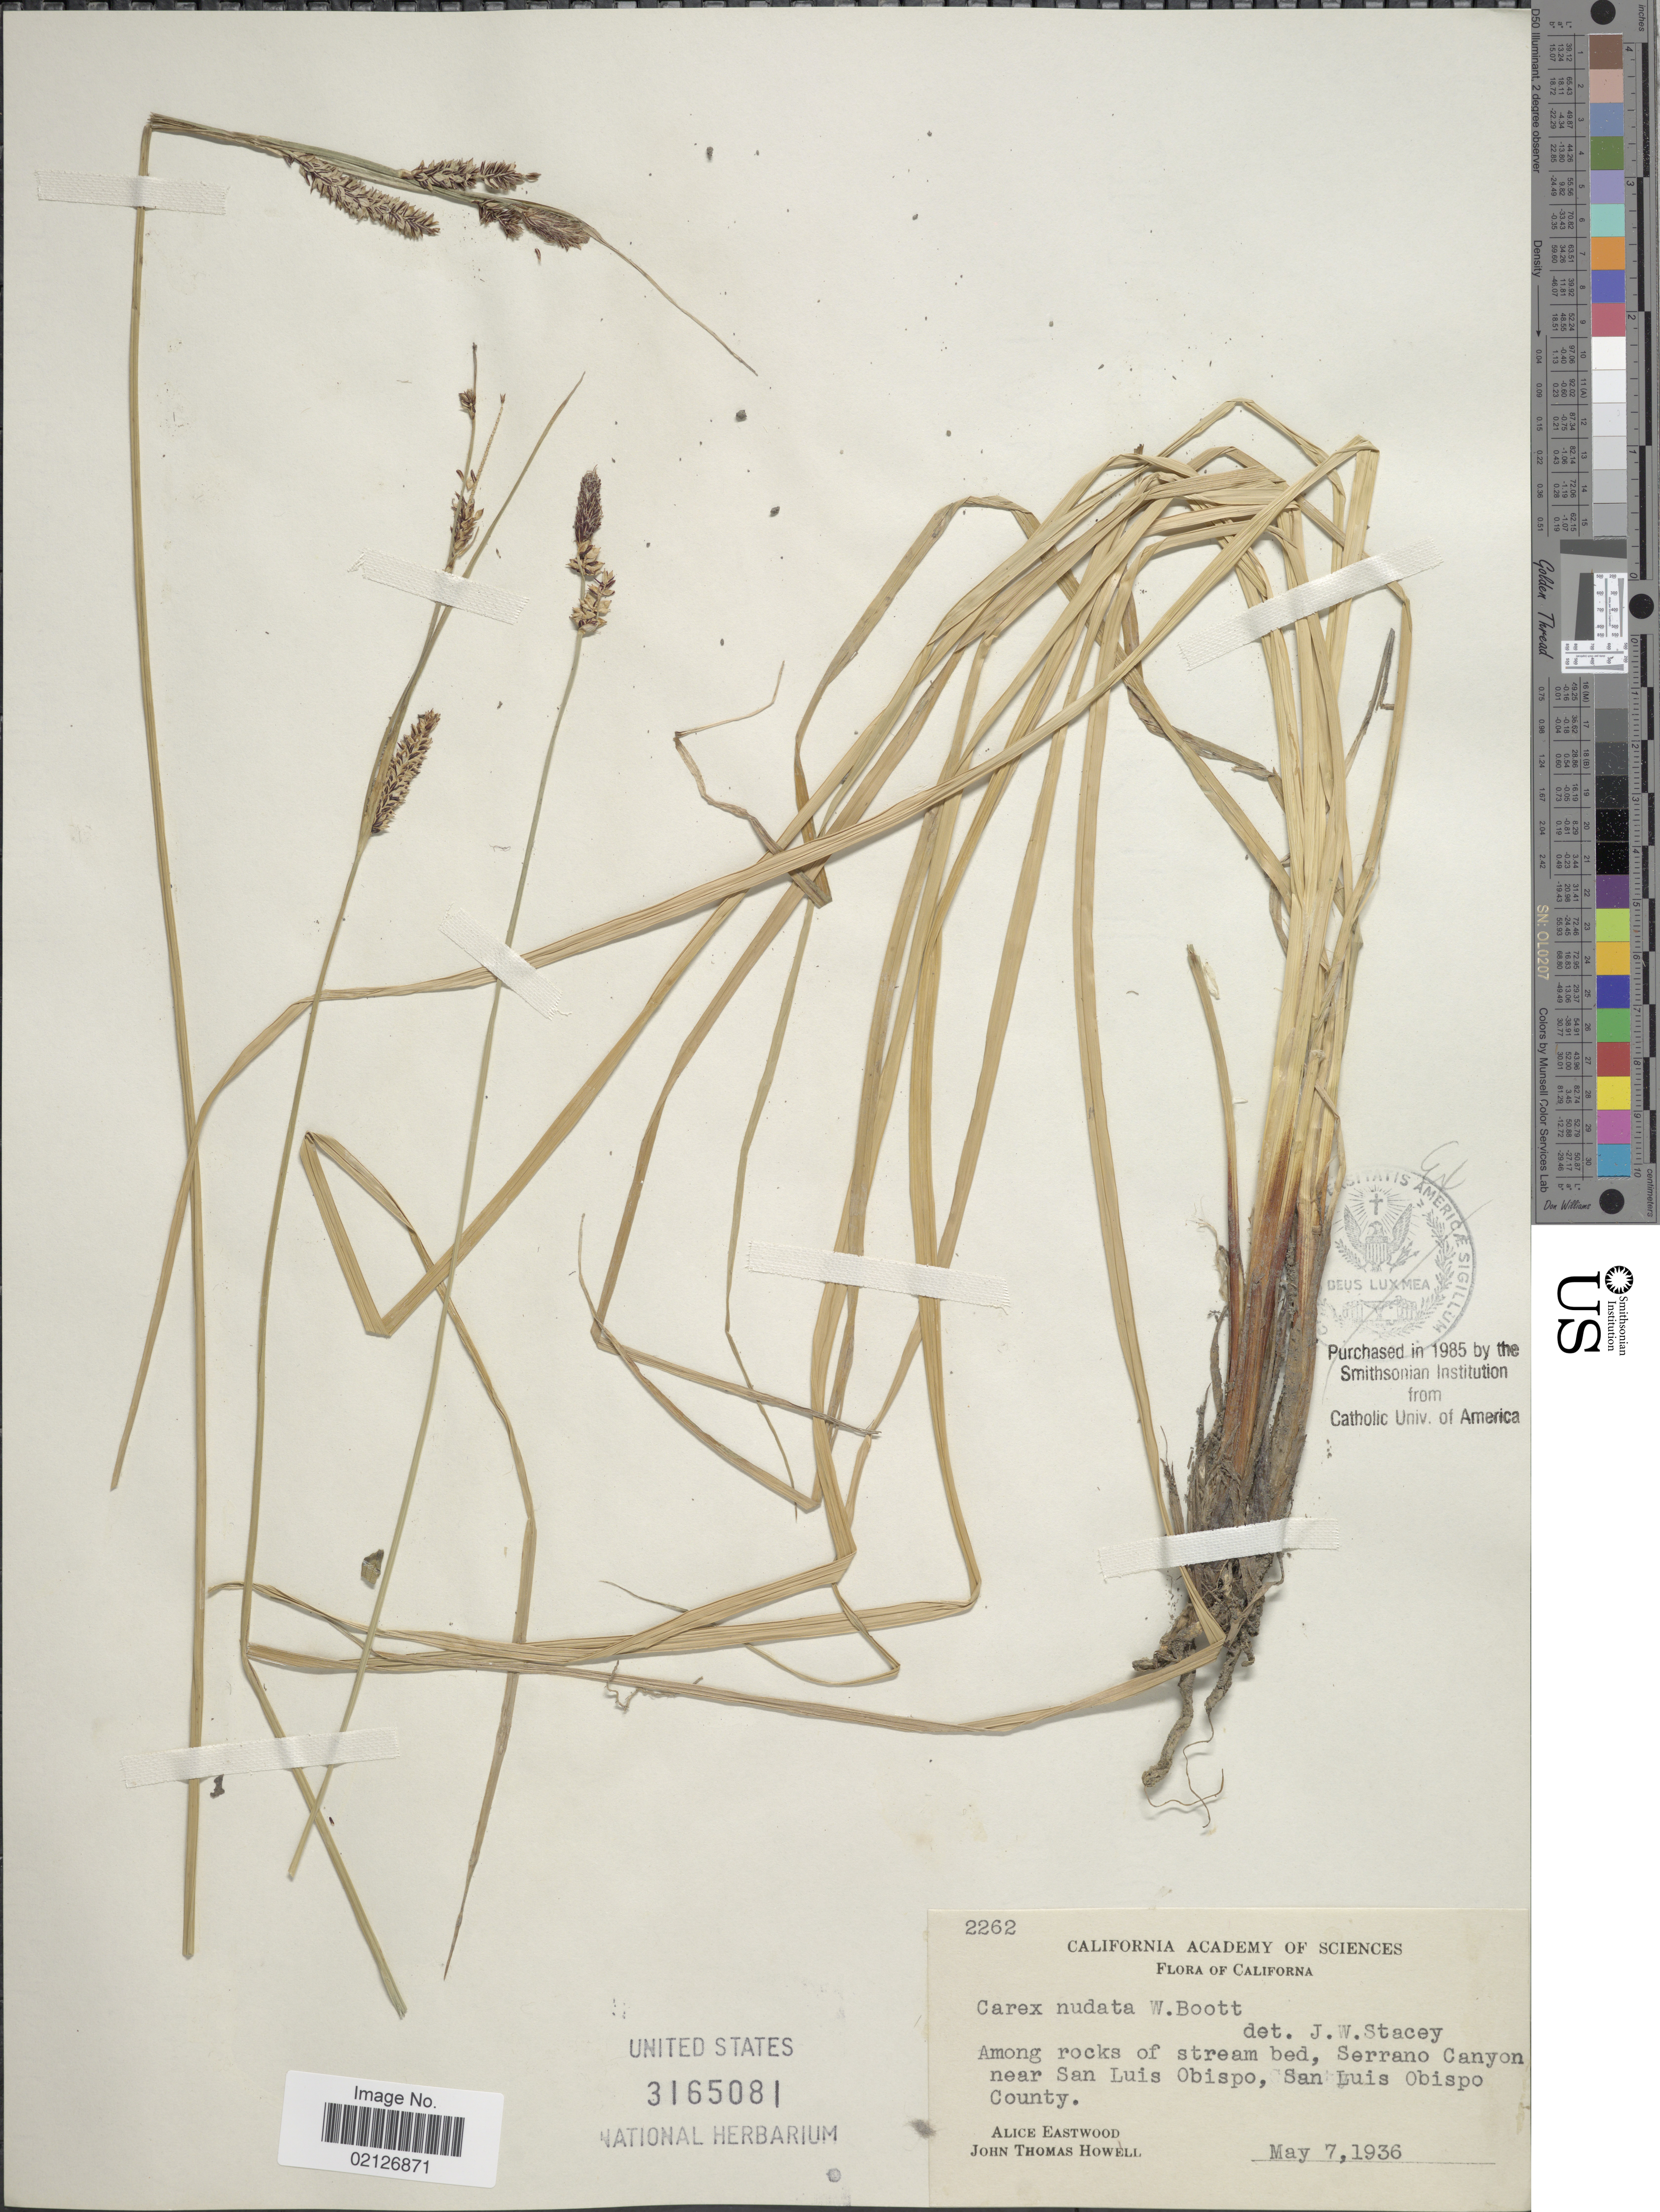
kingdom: Plantae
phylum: Tracheophyta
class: Liliopsida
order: Poales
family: Cyperaceae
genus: Carex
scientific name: Carex nudata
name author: W. Boott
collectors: A. Eastwood & J. T. Howell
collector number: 2262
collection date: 1936-05-07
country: United States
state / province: California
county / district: San Luis Obispo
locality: Among rocks of stream bed, Serrano Canyon, near San Luis Obispo, San Luis Obispo County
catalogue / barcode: US 3165081